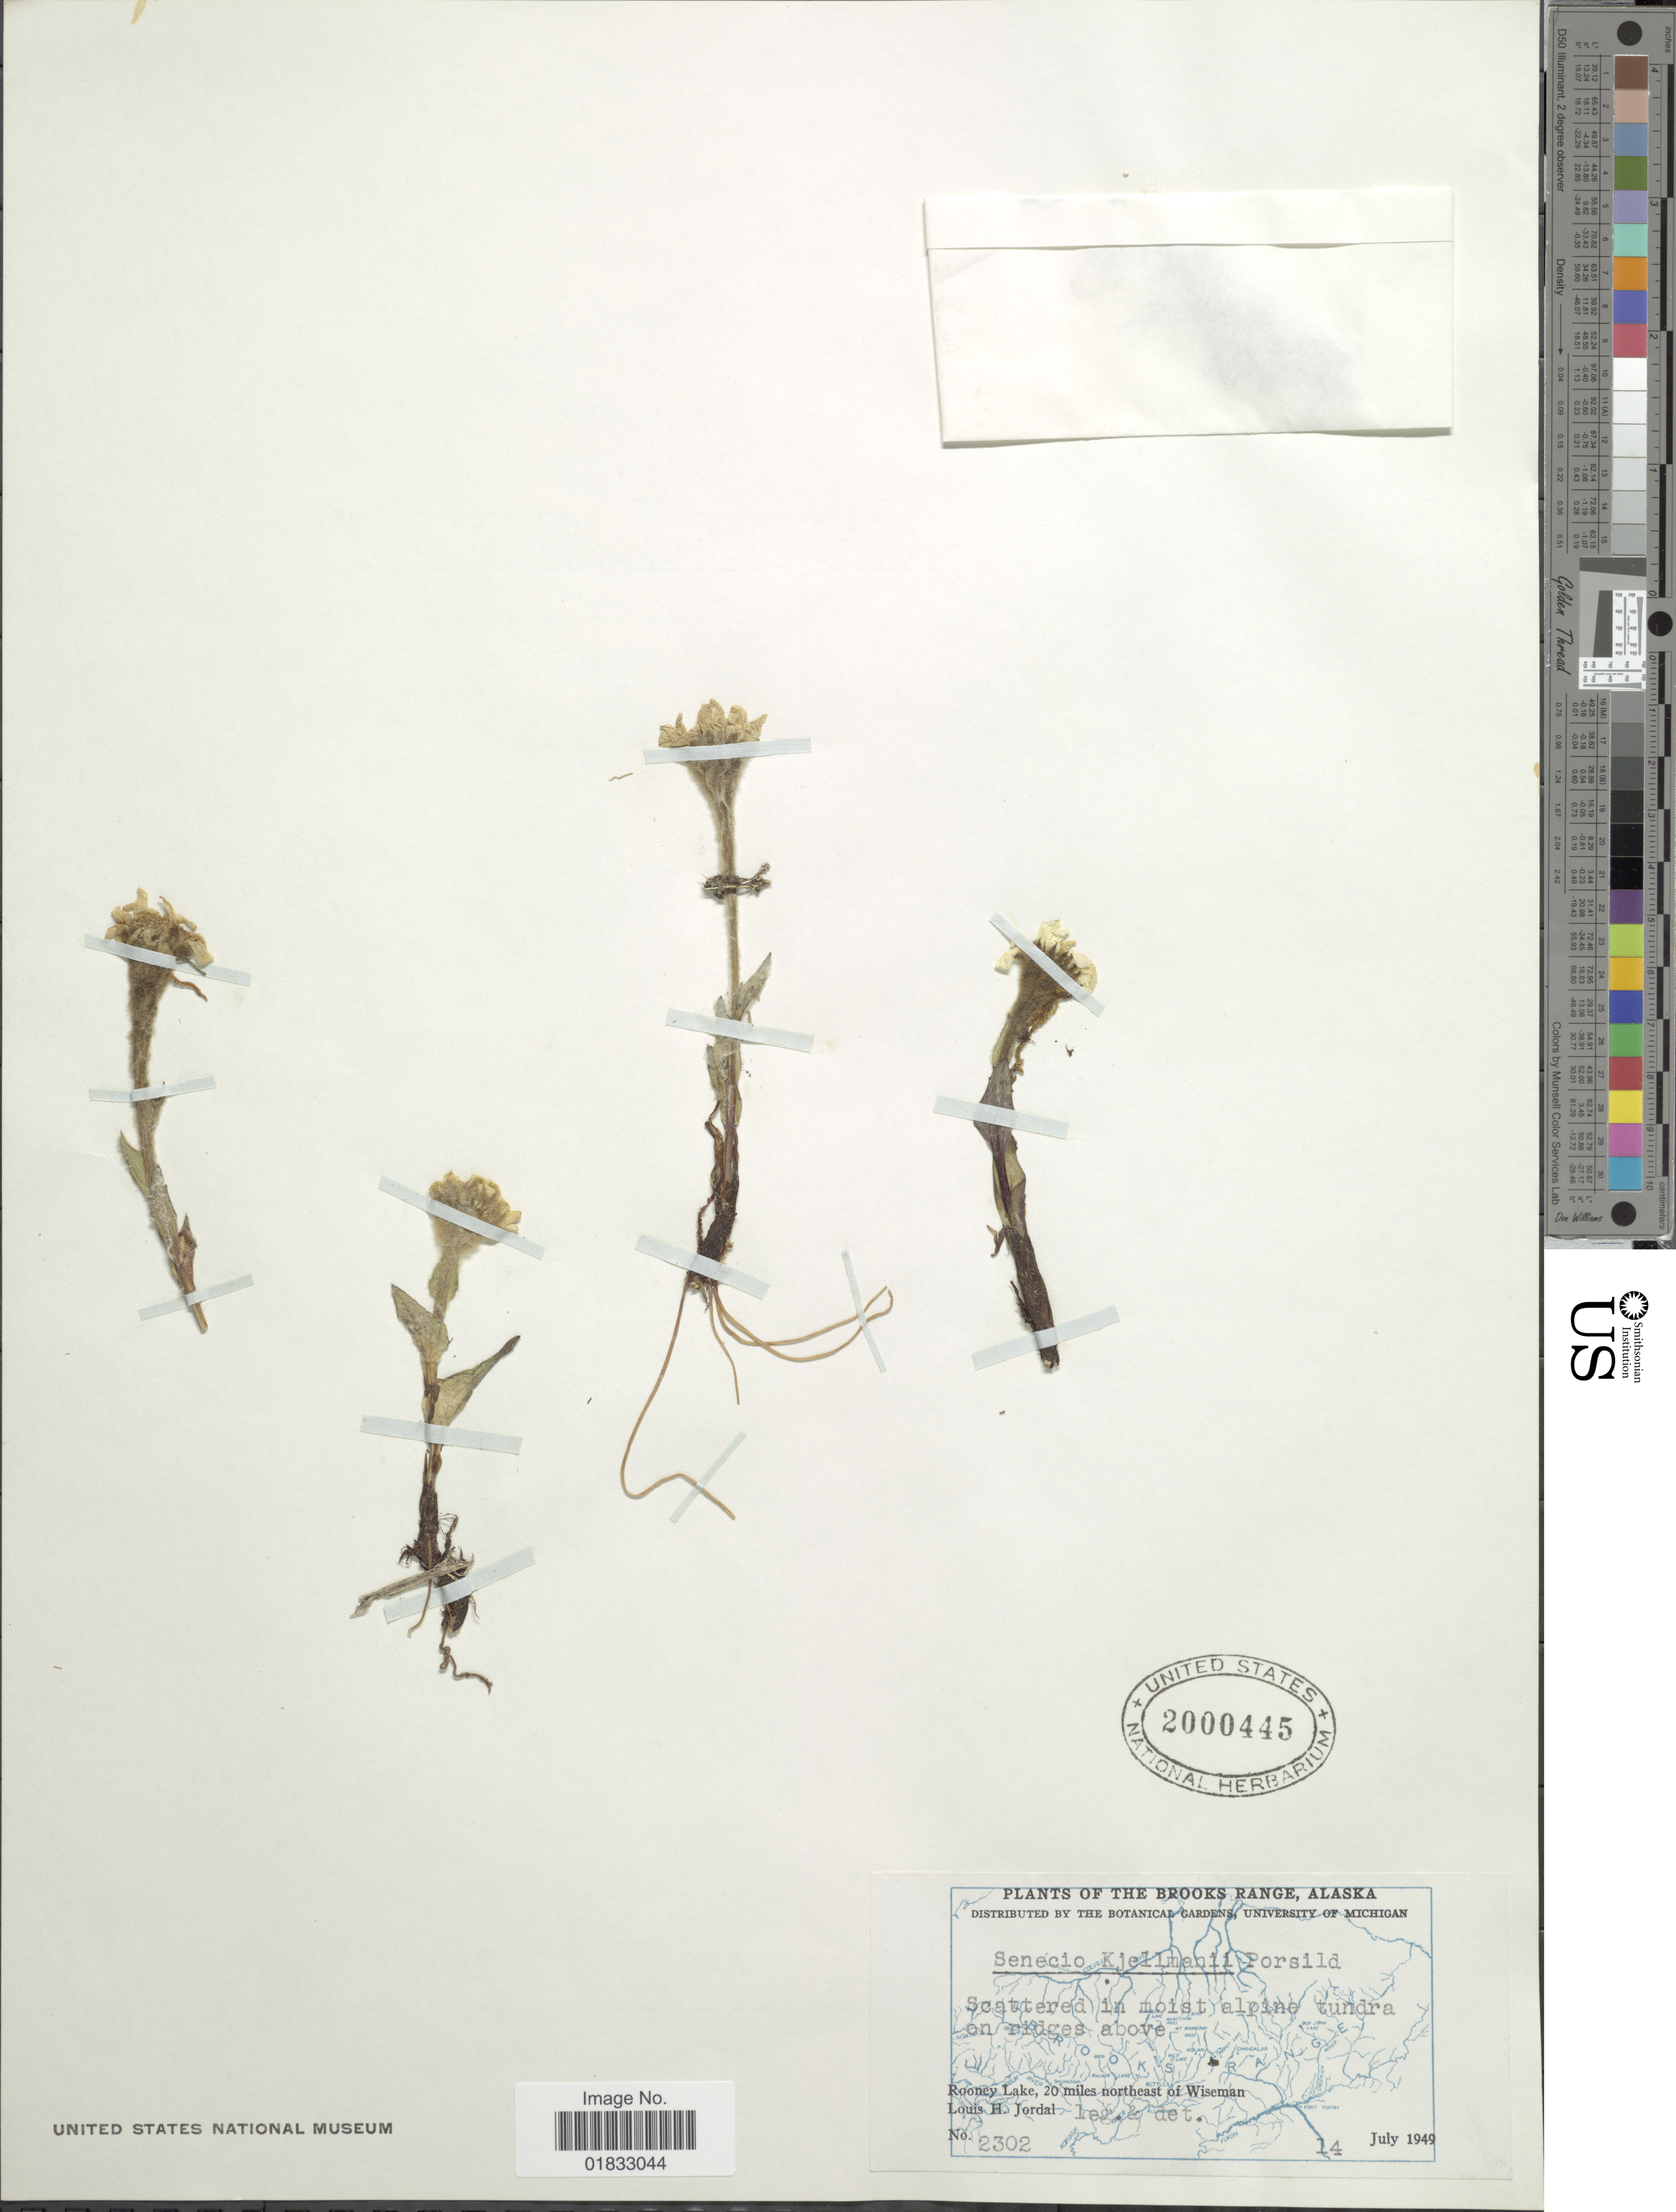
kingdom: Plantae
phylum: Tracheophyta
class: Magnoliopsida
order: Asterales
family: Asteraceae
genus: Tephroseris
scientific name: Tephroseris kjellmanii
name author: (A.E. Porsild) Holub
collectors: L. Jordal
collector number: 2302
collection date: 1949-07-14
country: United States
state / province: Alaska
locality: The Brooks Range, Rooney Lake, 20 miles northeast of Wiseman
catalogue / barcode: US 2000445